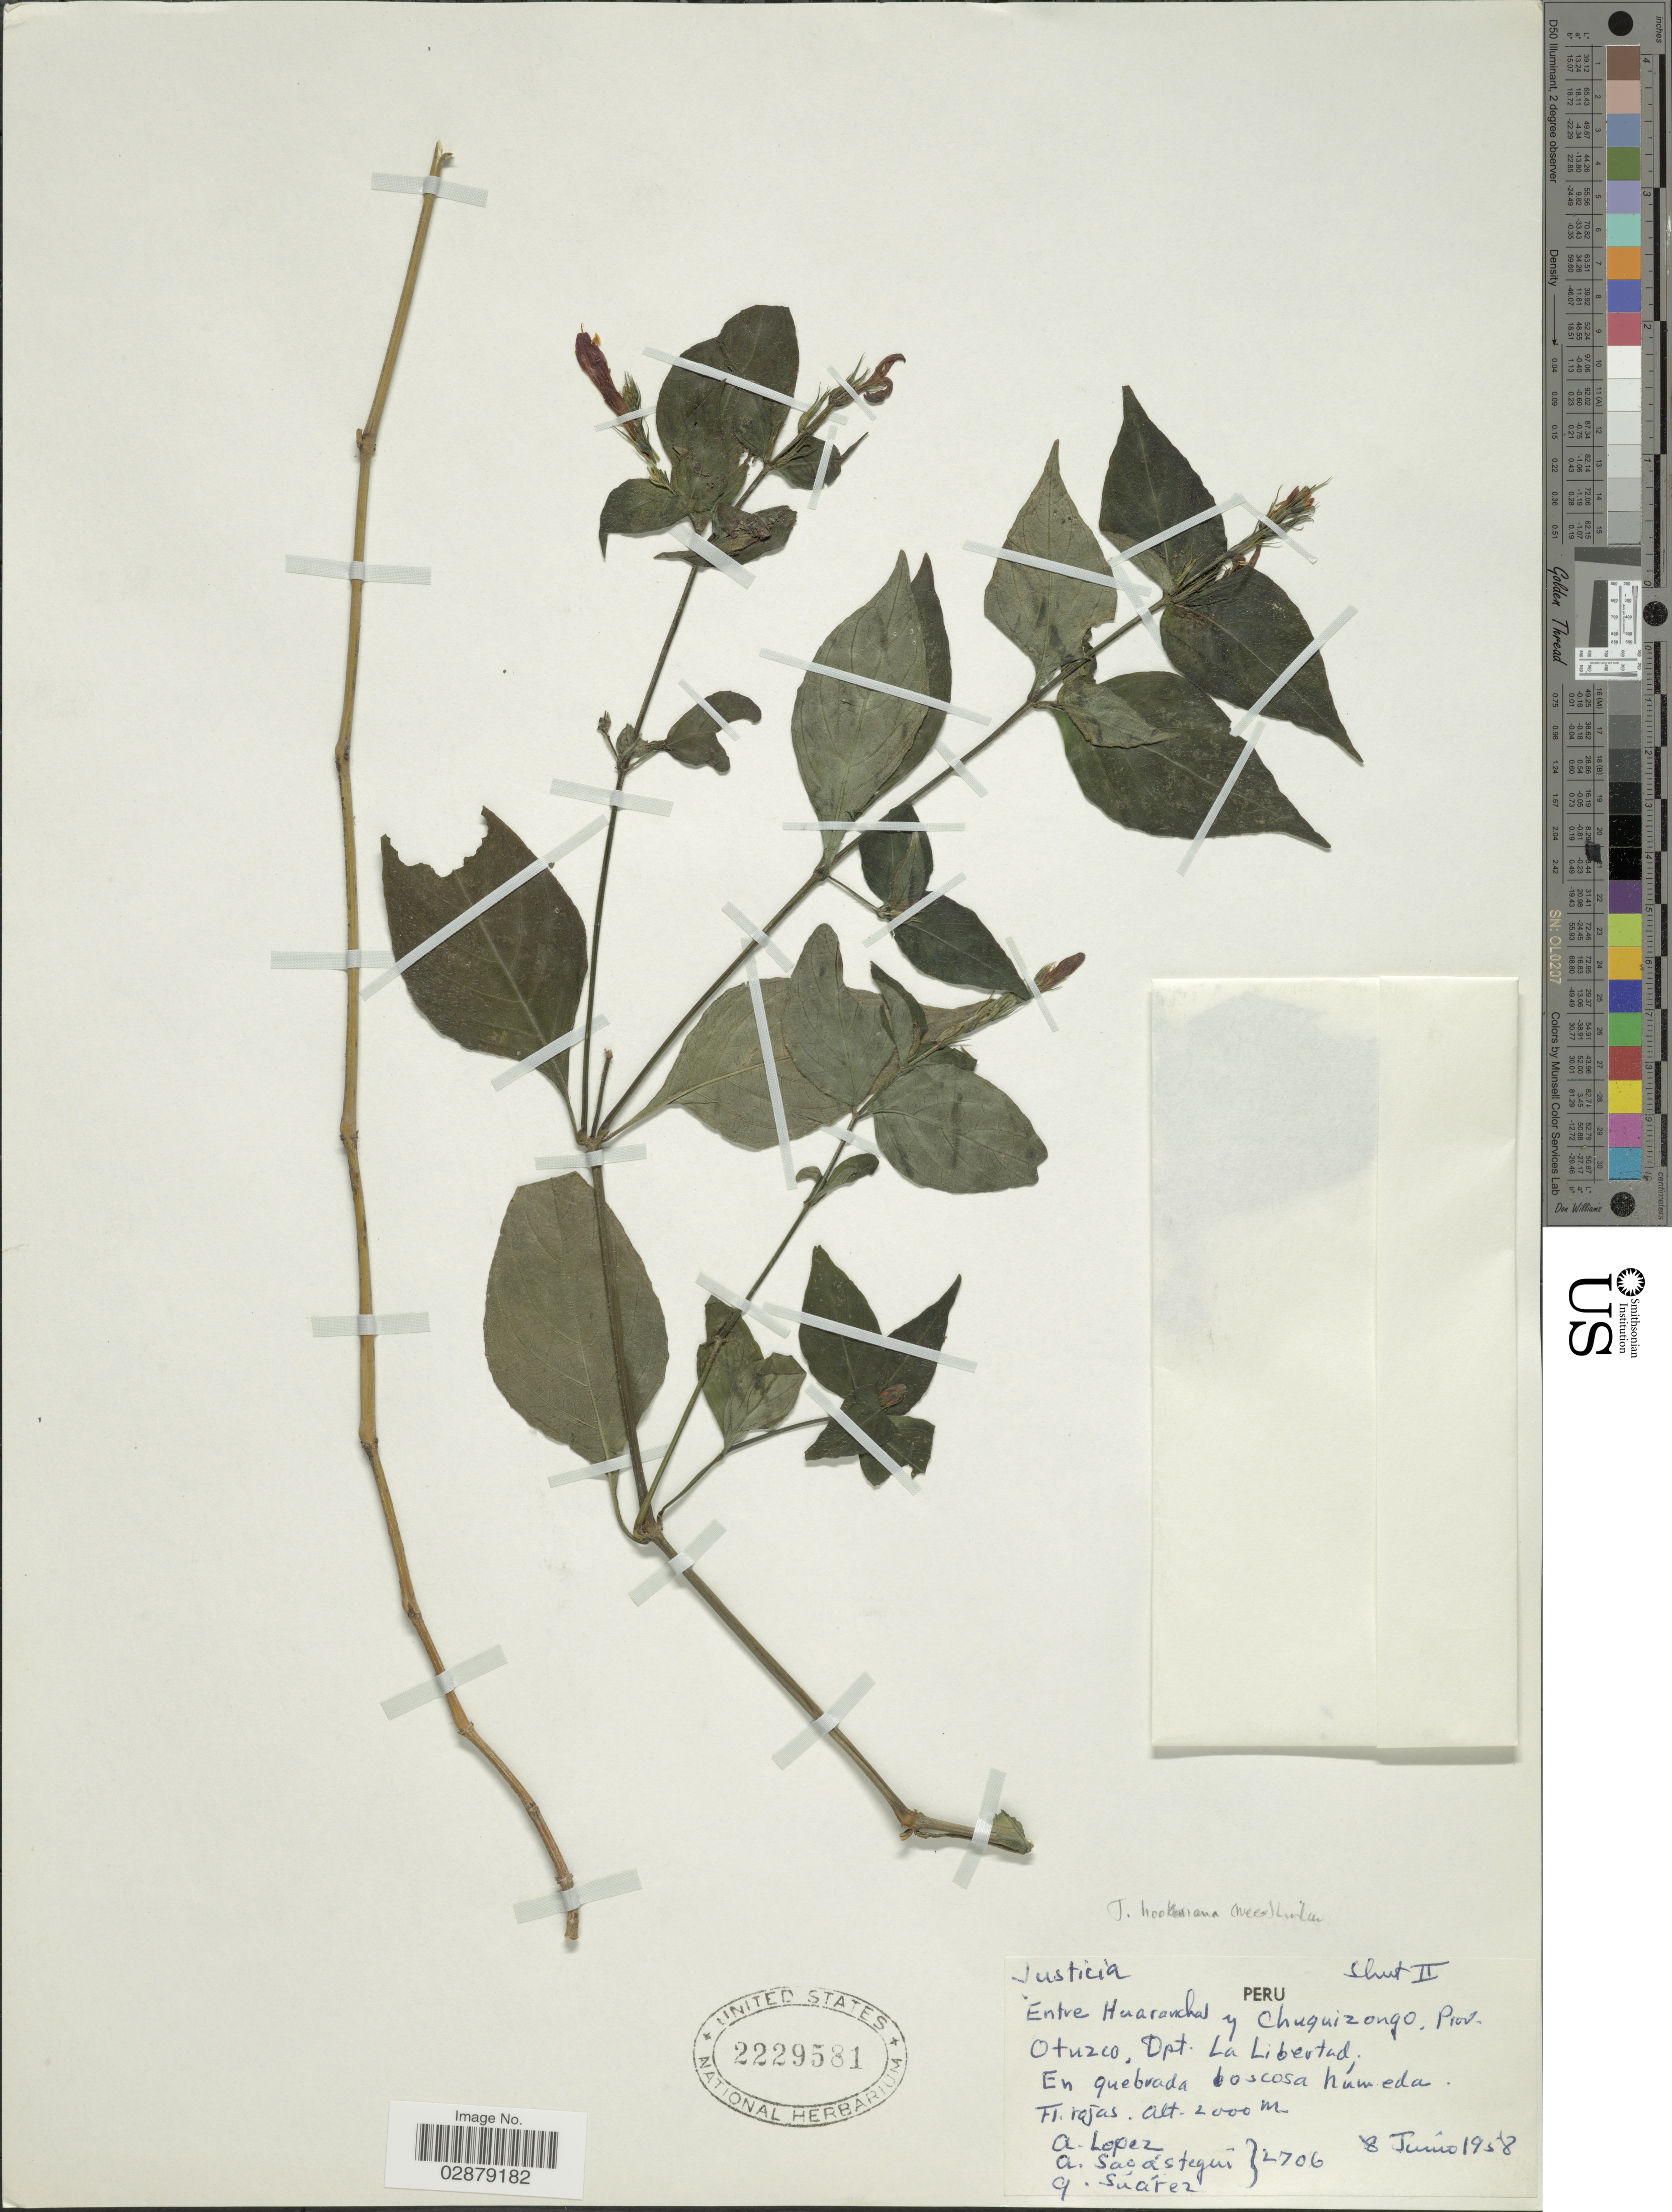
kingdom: Plantae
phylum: Tracheophyta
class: Magnoliopsida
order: Lamiales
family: Acanthaceae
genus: Justicia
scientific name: Justicia hookeriana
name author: T. Anderson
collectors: A. López, A. Sagástequi & G. Suárez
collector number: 2706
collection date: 1958-06-08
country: Peru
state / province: La Libertad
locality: Entre Huaranchal y Chuquizongo. Prov. Otuzco. Dpt. La Libertad.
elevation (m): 2000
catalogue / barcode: US 2229581